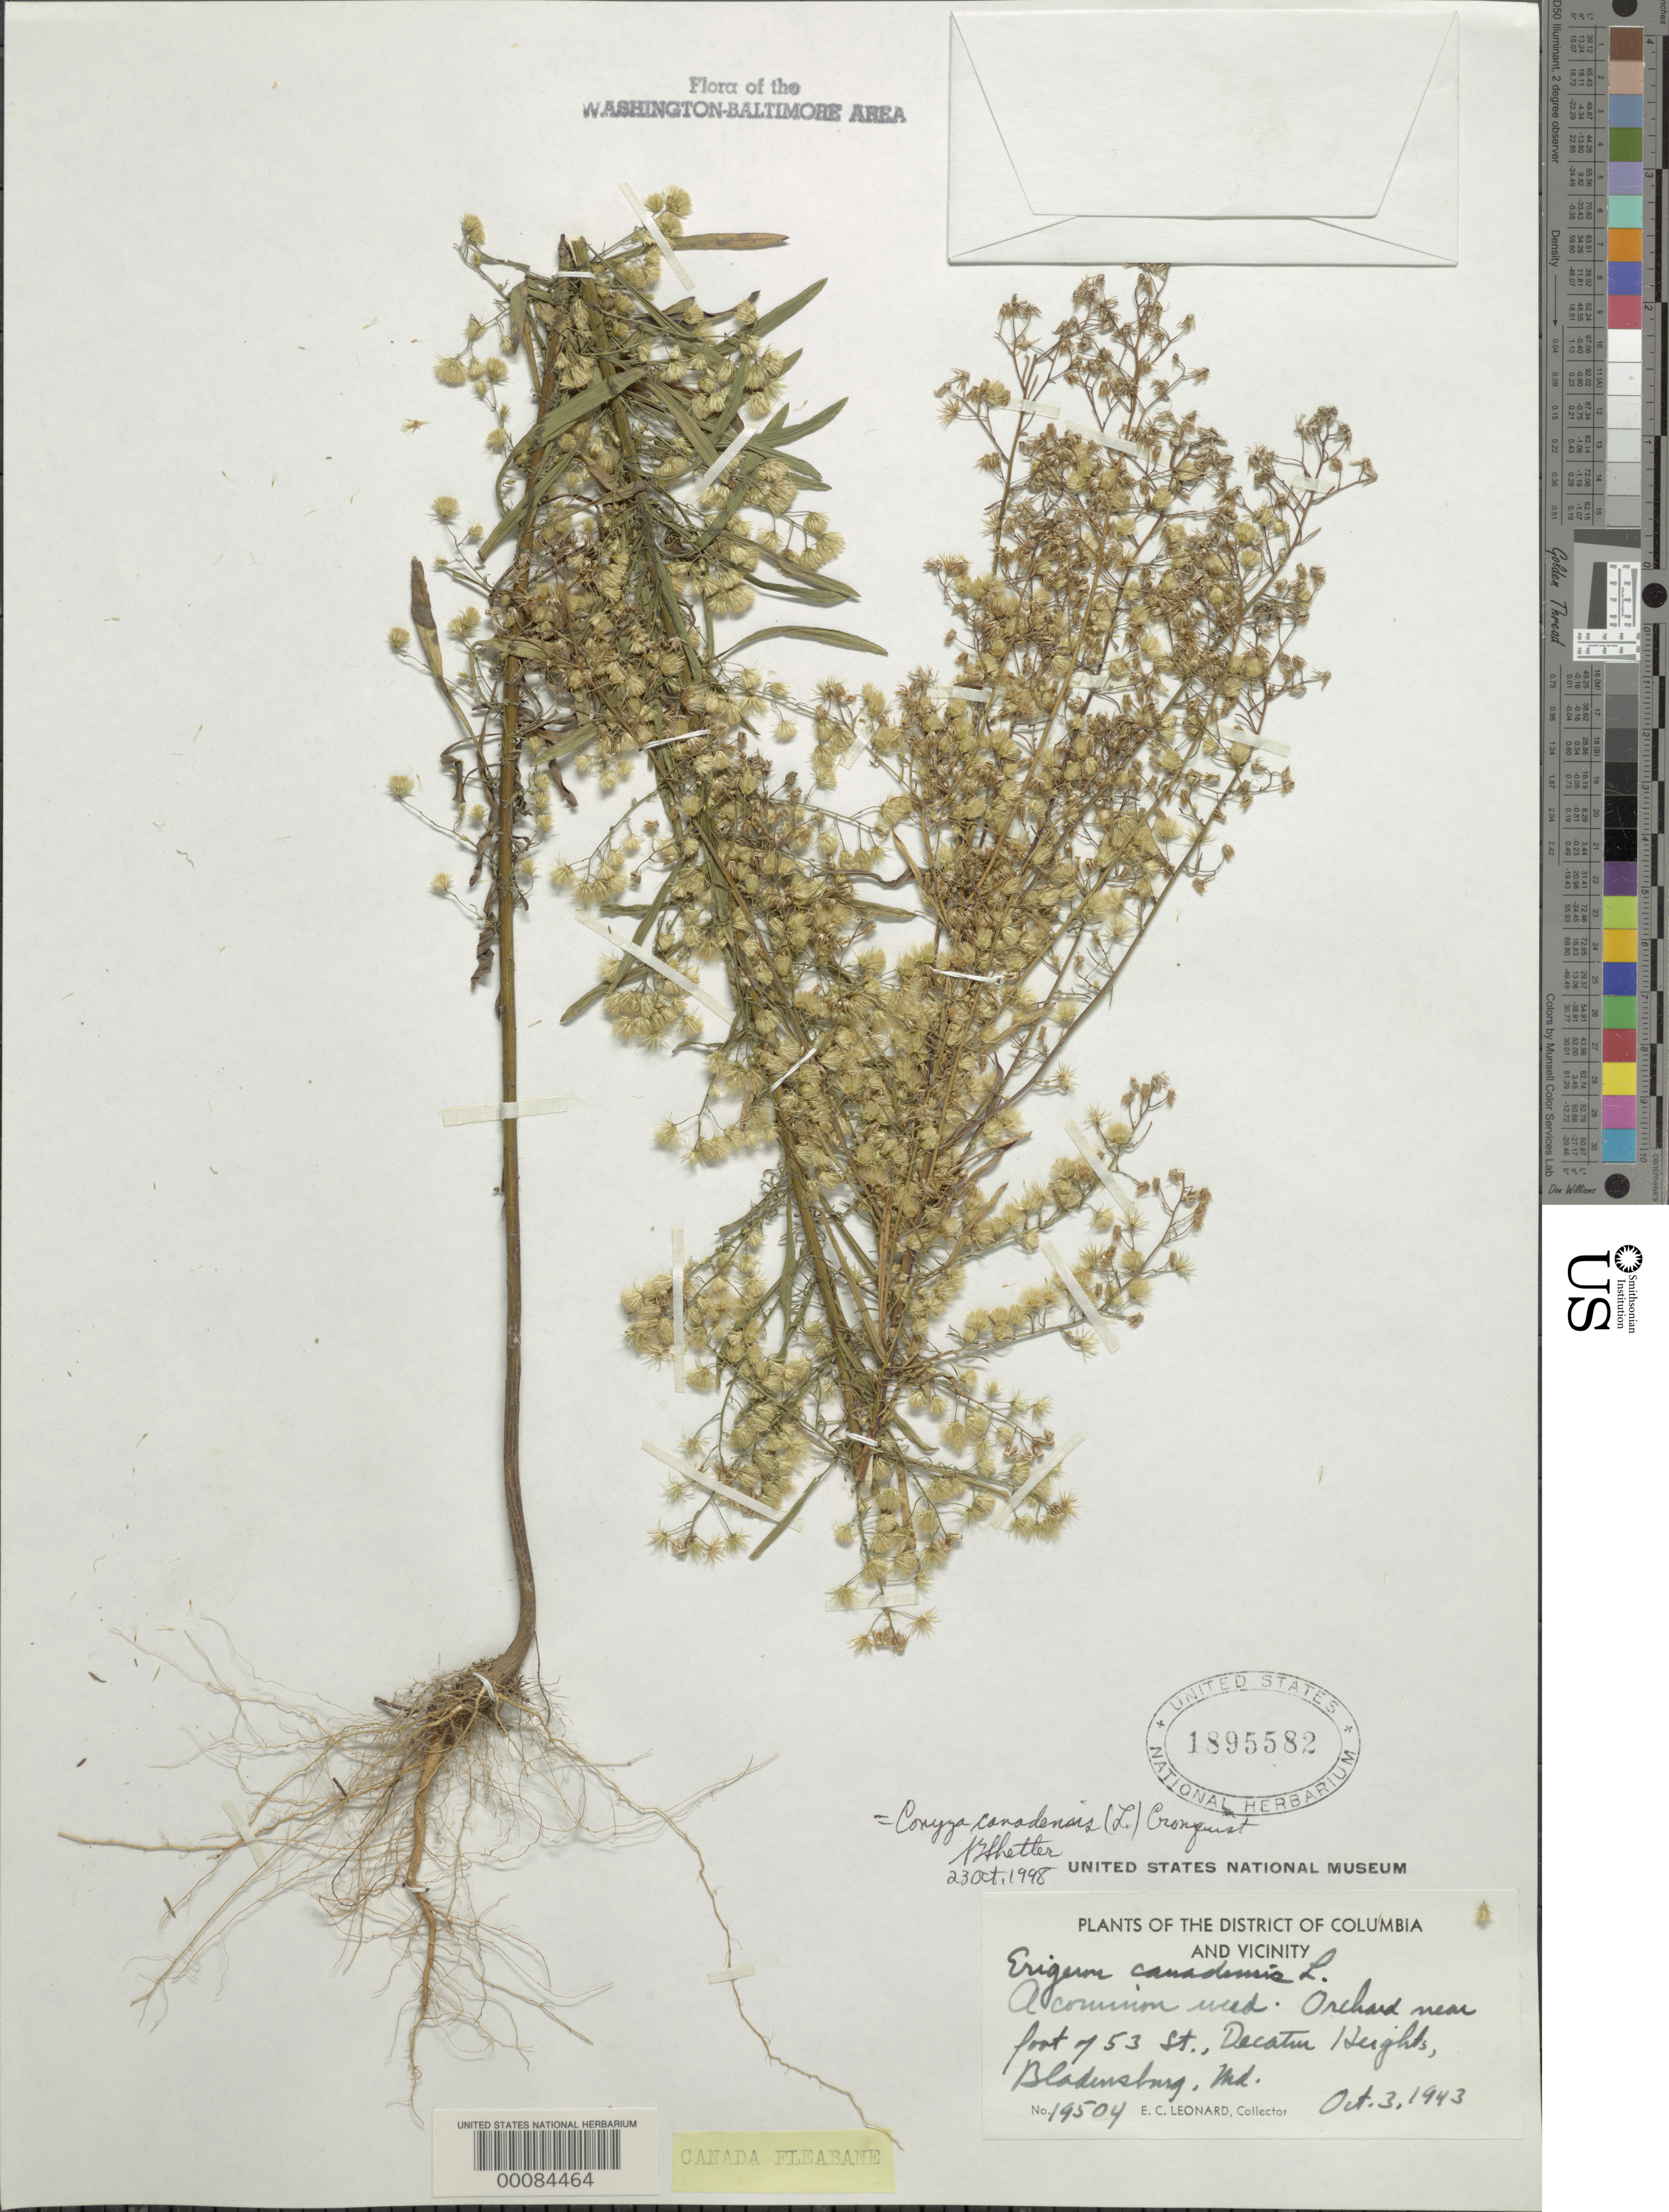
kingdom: Plantae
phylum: Tracheophyta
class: Magnoliopsida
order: Asterales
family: Asteraceae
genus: Conyza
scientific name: Conyza canadensis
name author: (L.) Cronq.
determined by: Shetler, Stanwyn G., (US), NMNH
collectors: E. C. Leonard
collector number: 19504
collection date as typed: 03 Oct 1943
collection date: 1943-10-03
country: United States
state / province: Maryland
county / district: Prince George's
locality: Decatur Heights, Bladensburg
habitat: Orchard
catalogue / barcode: US 1895582